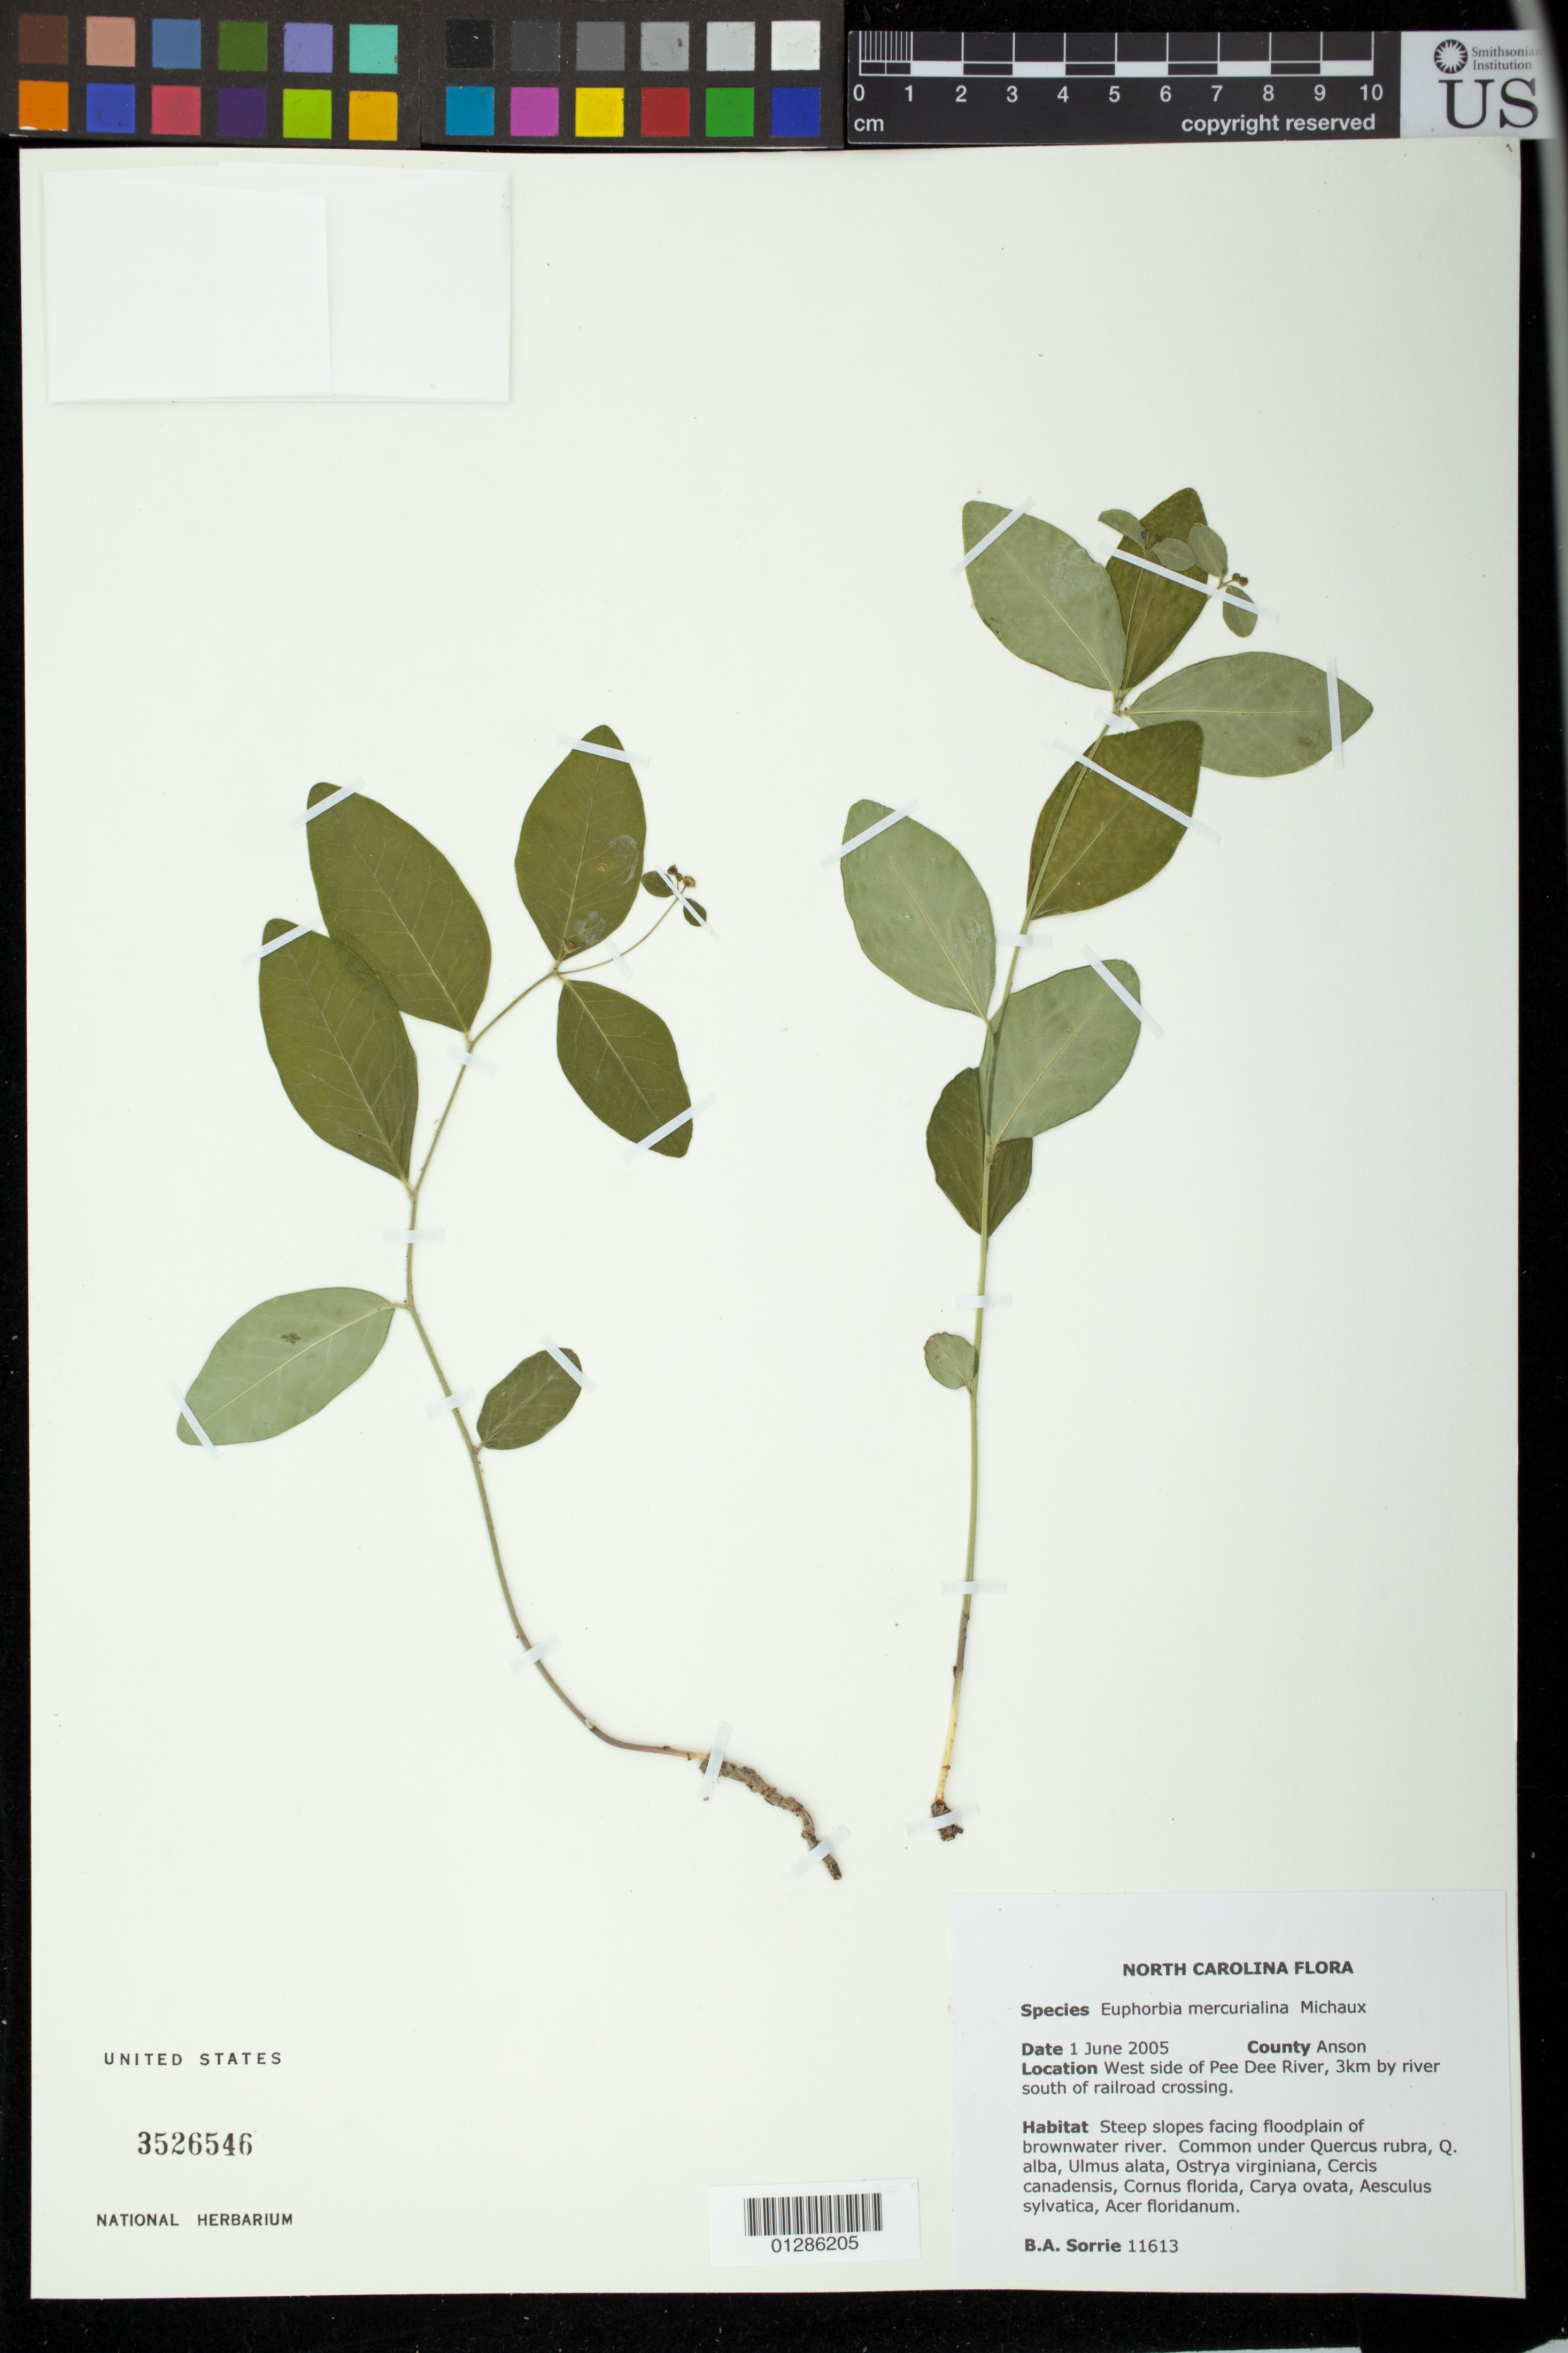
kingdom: Plantae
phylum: Tracheophyta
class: Magnoliopsida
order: Malpighiales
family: Euphorbiaceae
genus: Euphorbia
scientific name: Euphorbia mercurialina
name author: Michx.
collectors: B. Sorrie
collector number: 11613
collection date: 2005-06-01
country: United States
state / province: North Carolina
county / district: Anson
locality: West side of Pee Dee River, 3km by river south of railroad crossing.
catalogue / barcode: US 3526546